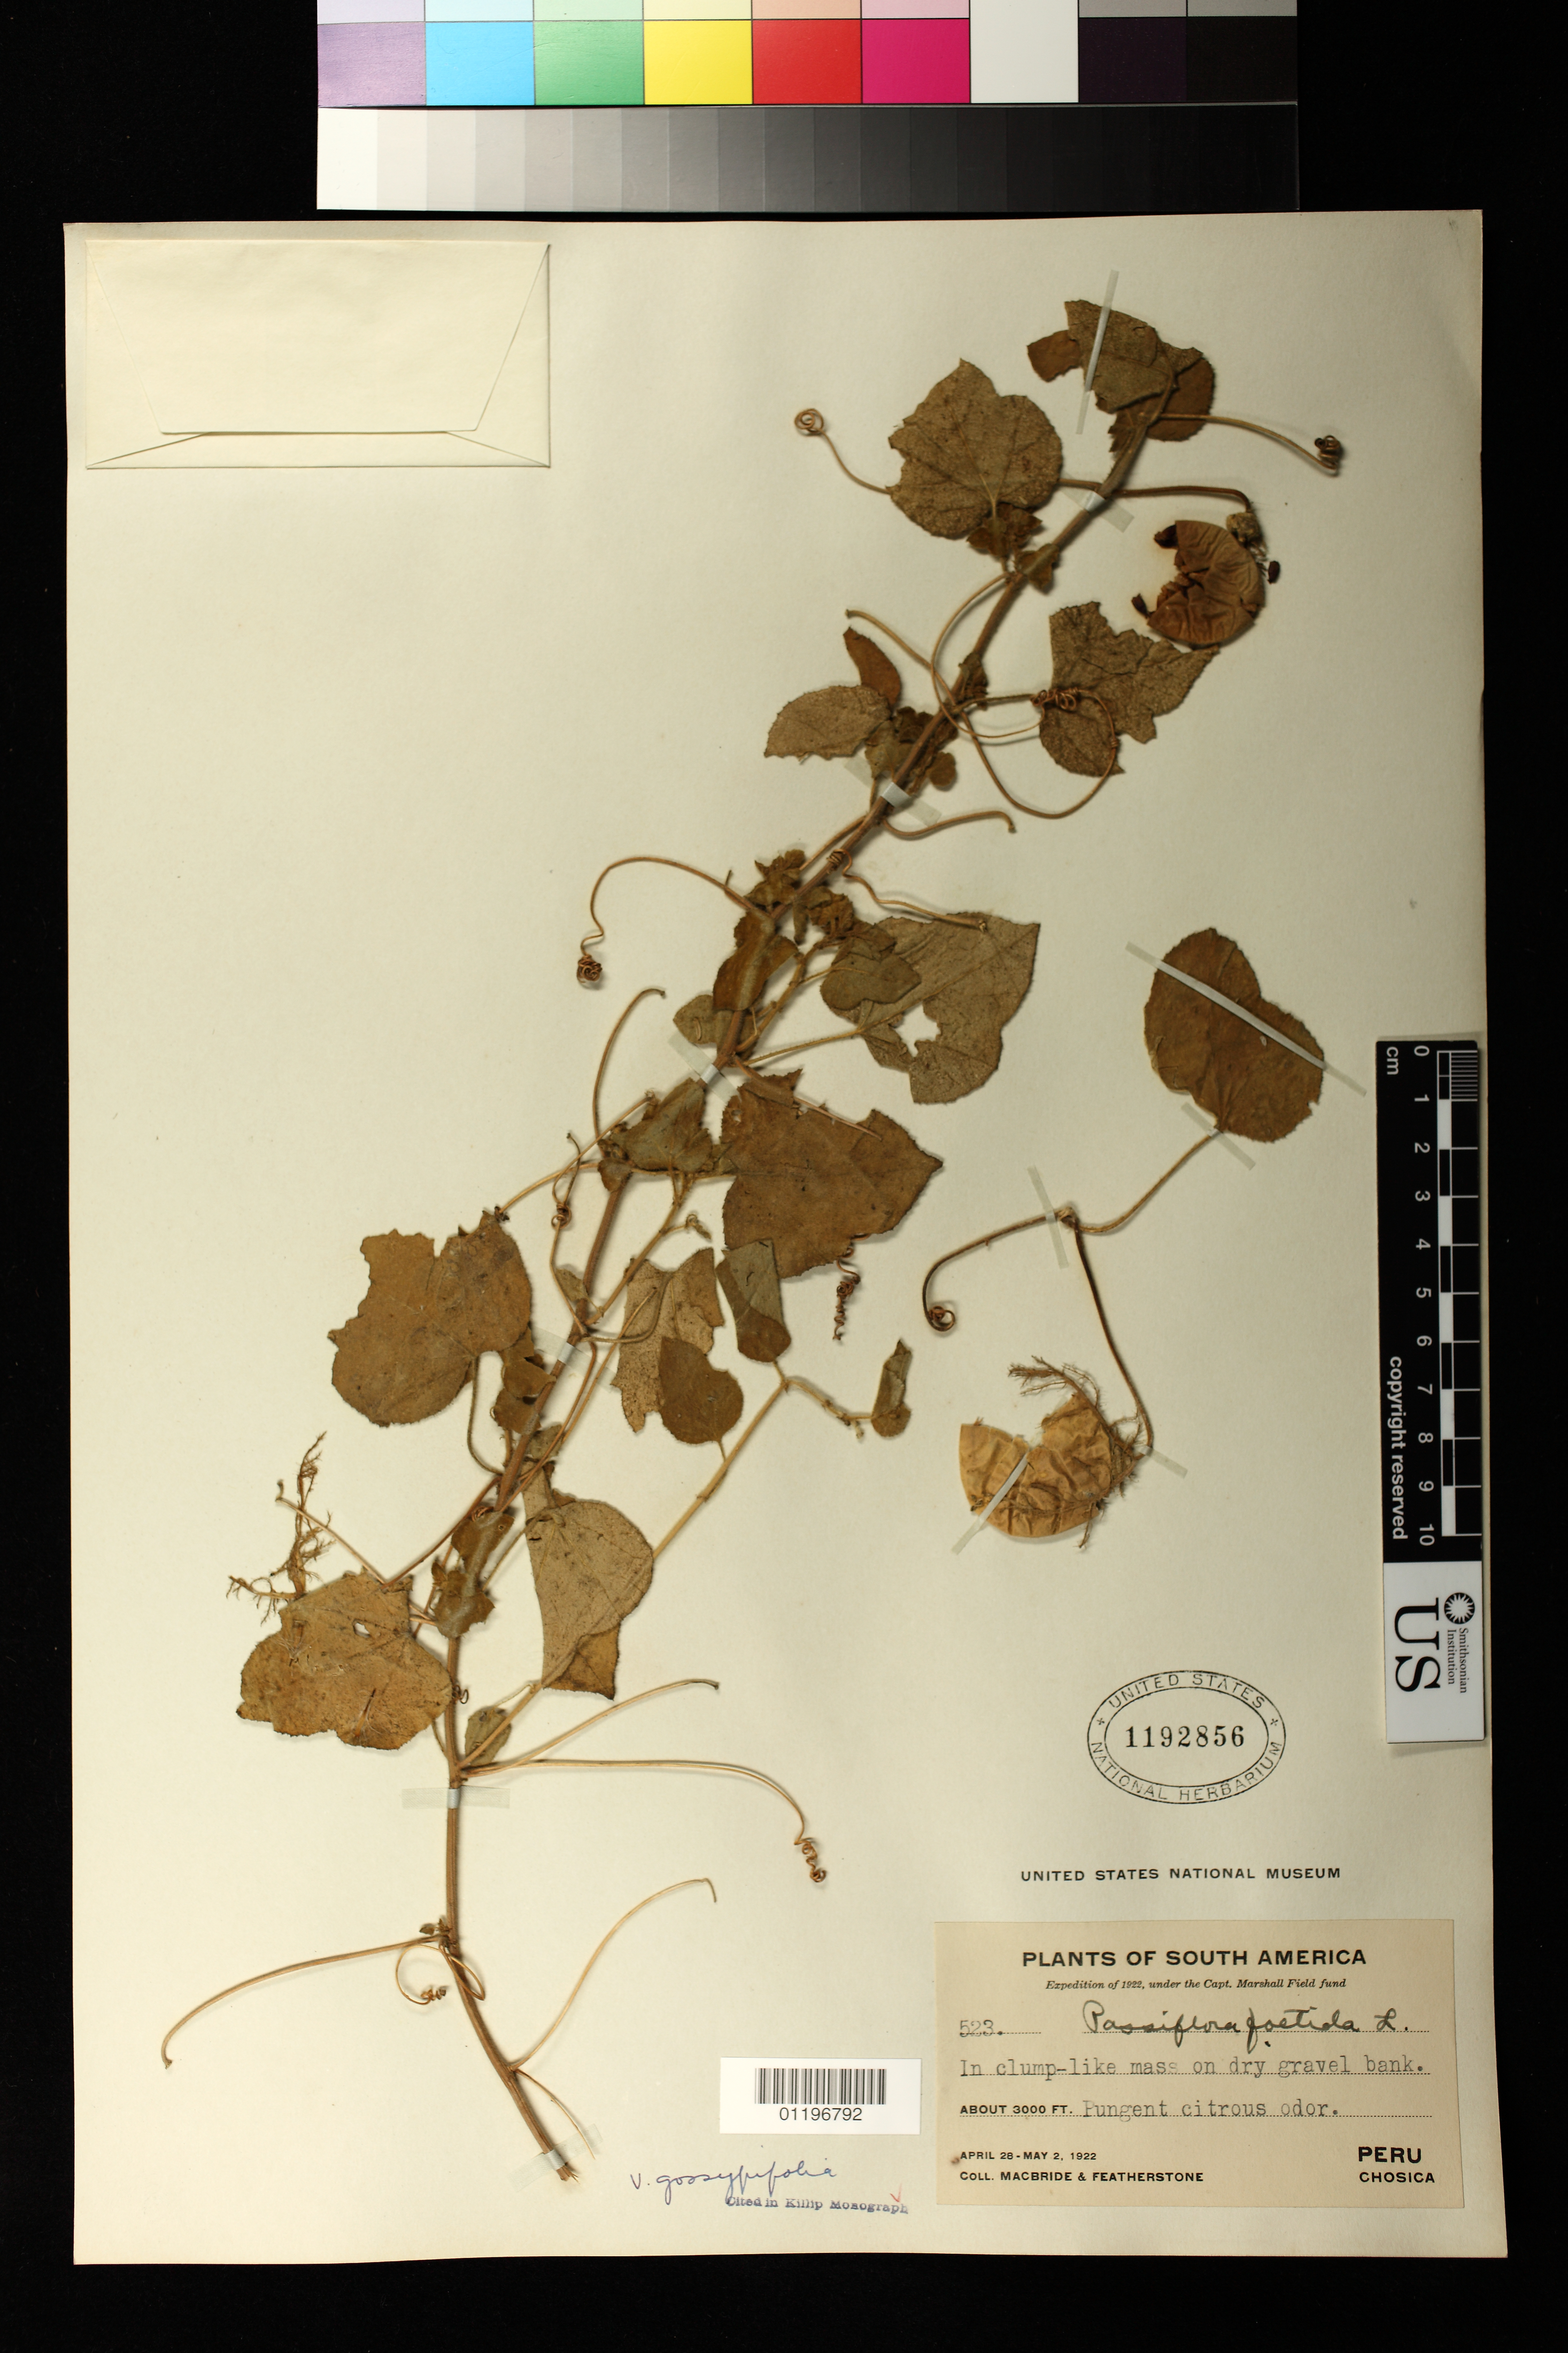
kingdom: Plantae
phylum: Tracheophyta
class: Magnoliopsida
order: Malpighiales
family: Passifloraceae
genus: Passiflora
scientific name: Passiflora foetida var. gossypiifolia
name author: (Desv.) Mast.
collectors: J. F. Macbride & W. Featherstone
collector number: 523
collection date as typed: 28 Apr 1922 to 02 May 1922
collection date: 1922-04-28/1922-05-02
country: Peru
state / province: Lima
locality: Chosica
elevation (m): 914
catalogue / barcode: US 1192856